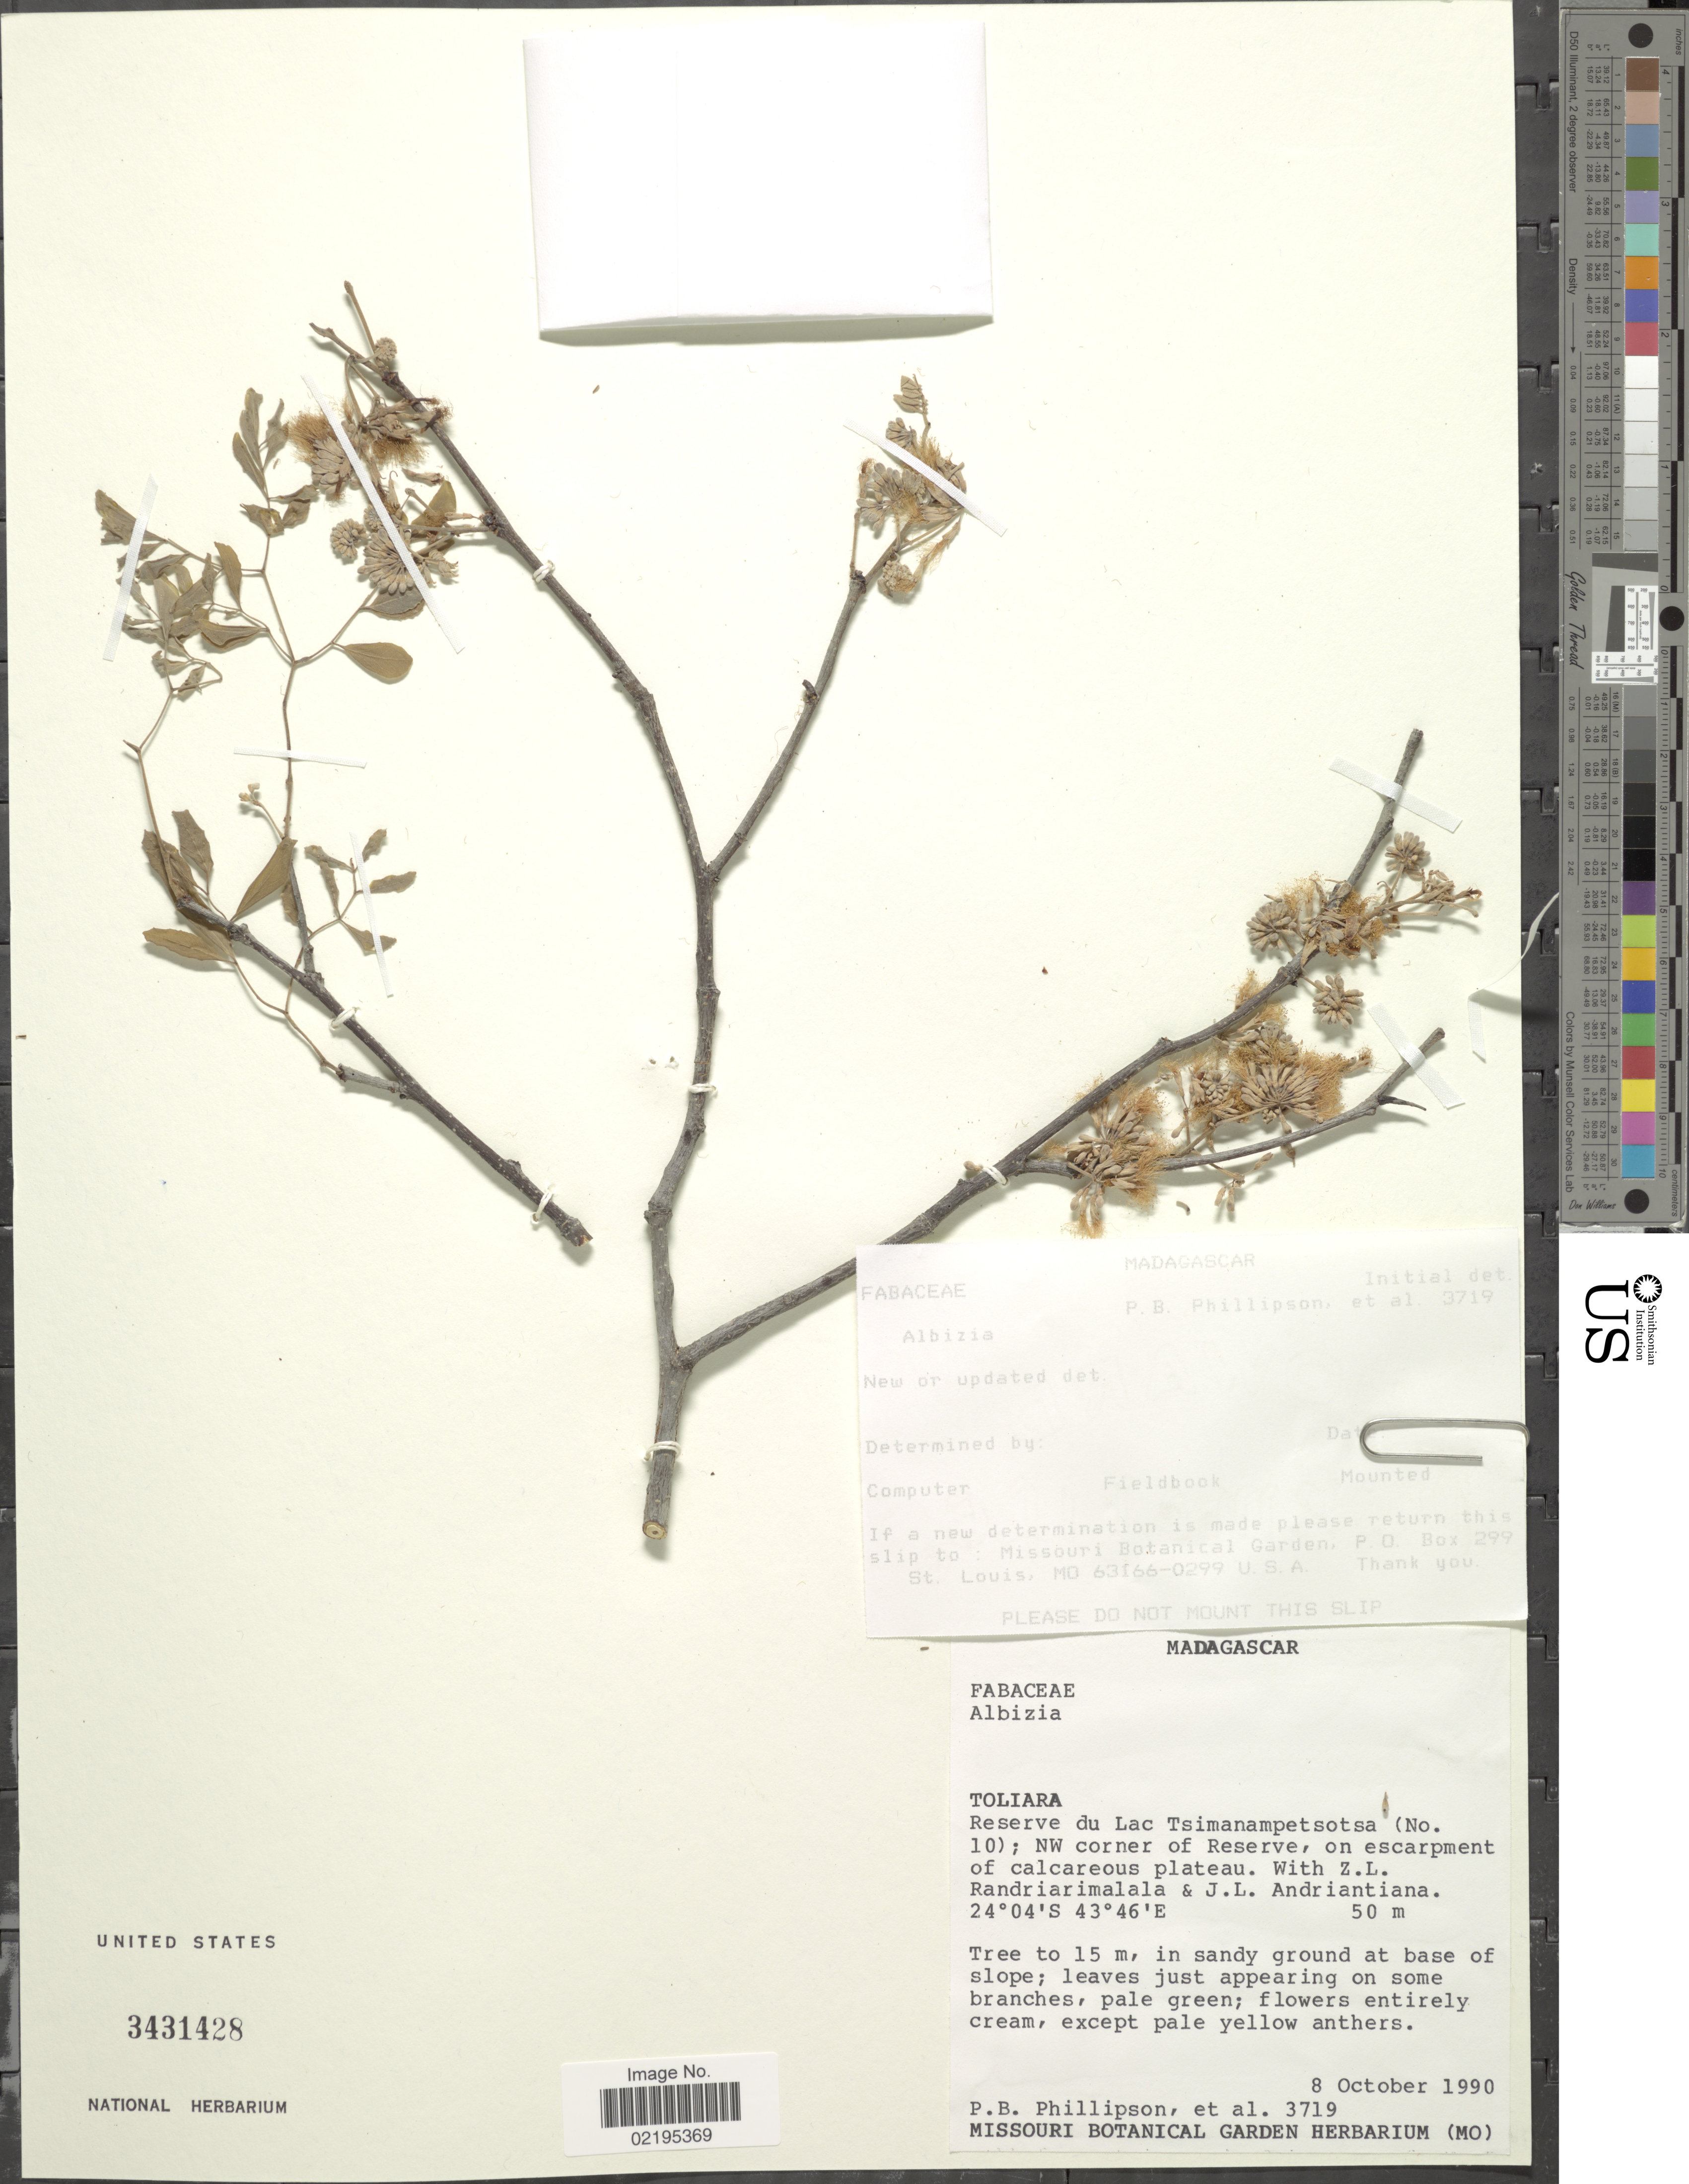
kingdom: Plantae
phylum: Tracheophyta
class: Magnoliopsida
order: Fabales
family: Fabaceae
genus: Albizia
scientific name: Albizia sp.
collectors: P. B. Phillipson & et al.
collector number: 3719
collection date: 1990-10-08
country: Madagascar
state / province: Atsimo-Andrefana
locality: Reserve du Lac Tsimanampetsotsa (No.10); NW corner of Reserve, on escarpment of calcareous plateau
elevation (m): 50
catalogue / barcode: US 3431428